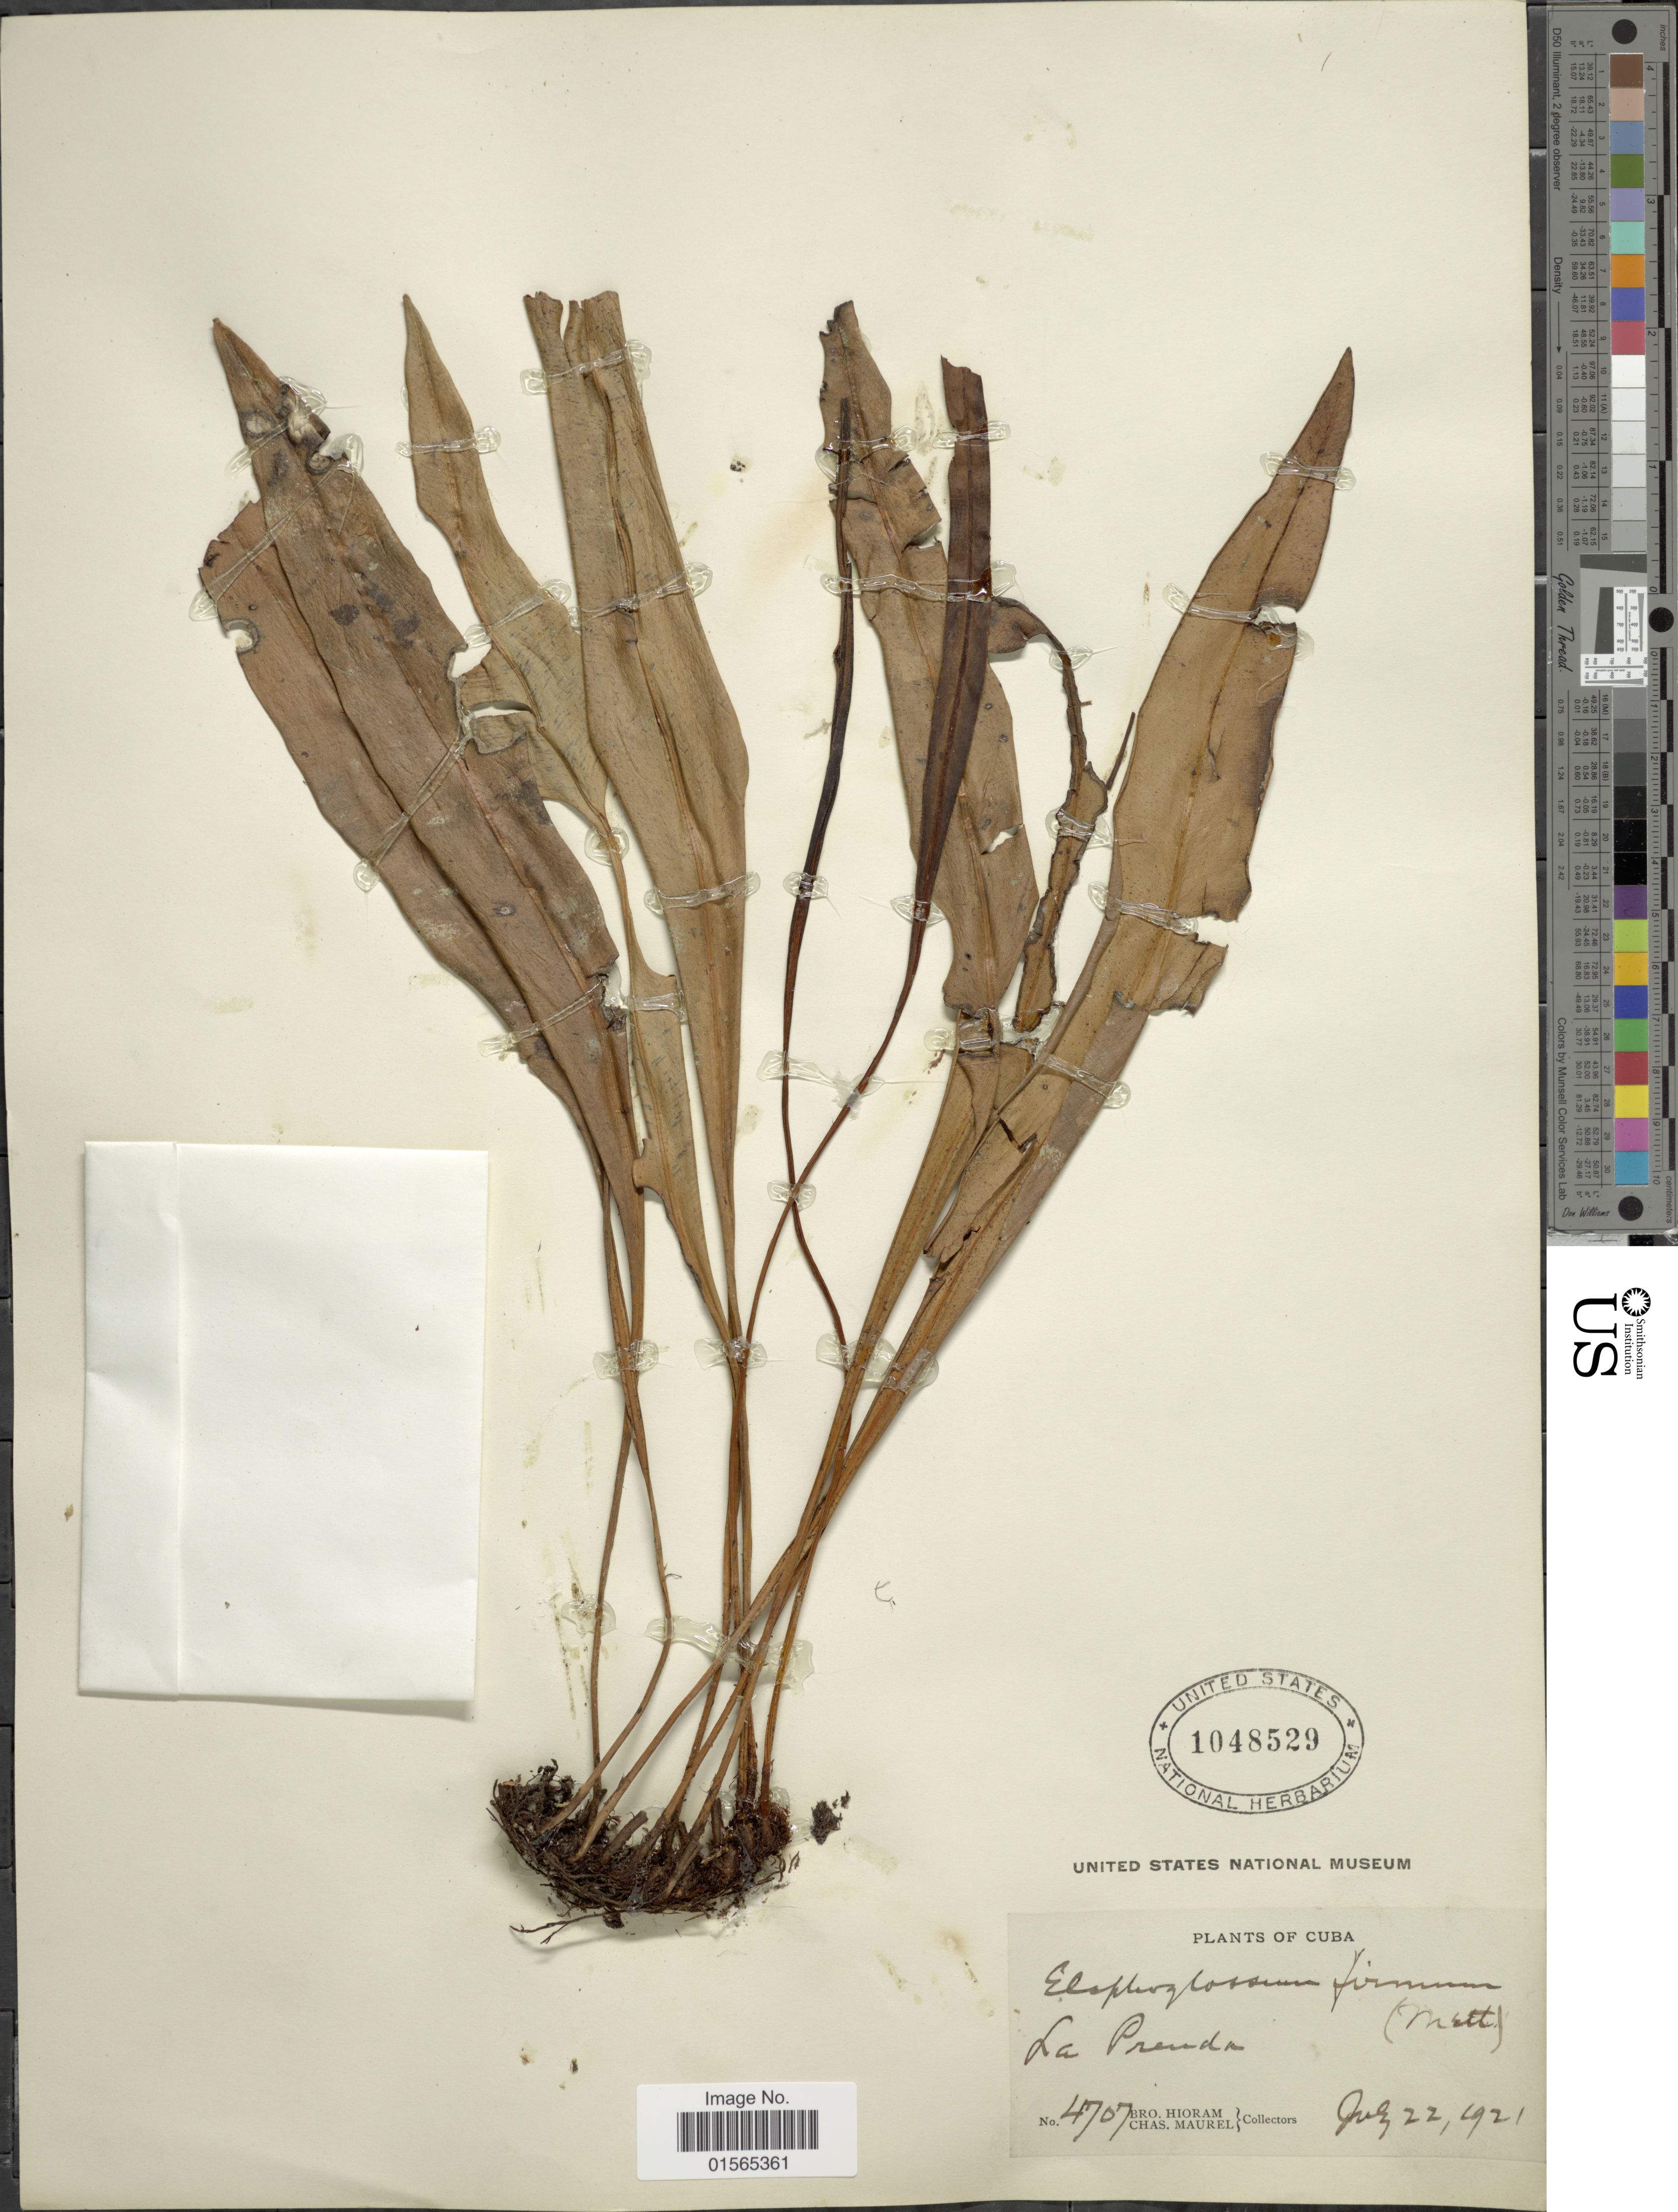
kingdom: Plantae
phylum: Tracheophyta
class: Polypodiopsida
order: Polypodiales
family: Dryopteridaceae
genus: Elaphoglossum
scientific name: Elaphoglossum firmum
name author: (Mett.) Urb.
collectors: Bro. Hioram & C. Maurel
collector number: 4707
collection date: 1921-07-22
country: Cuba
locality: La Prenda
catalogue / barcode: US 1048529